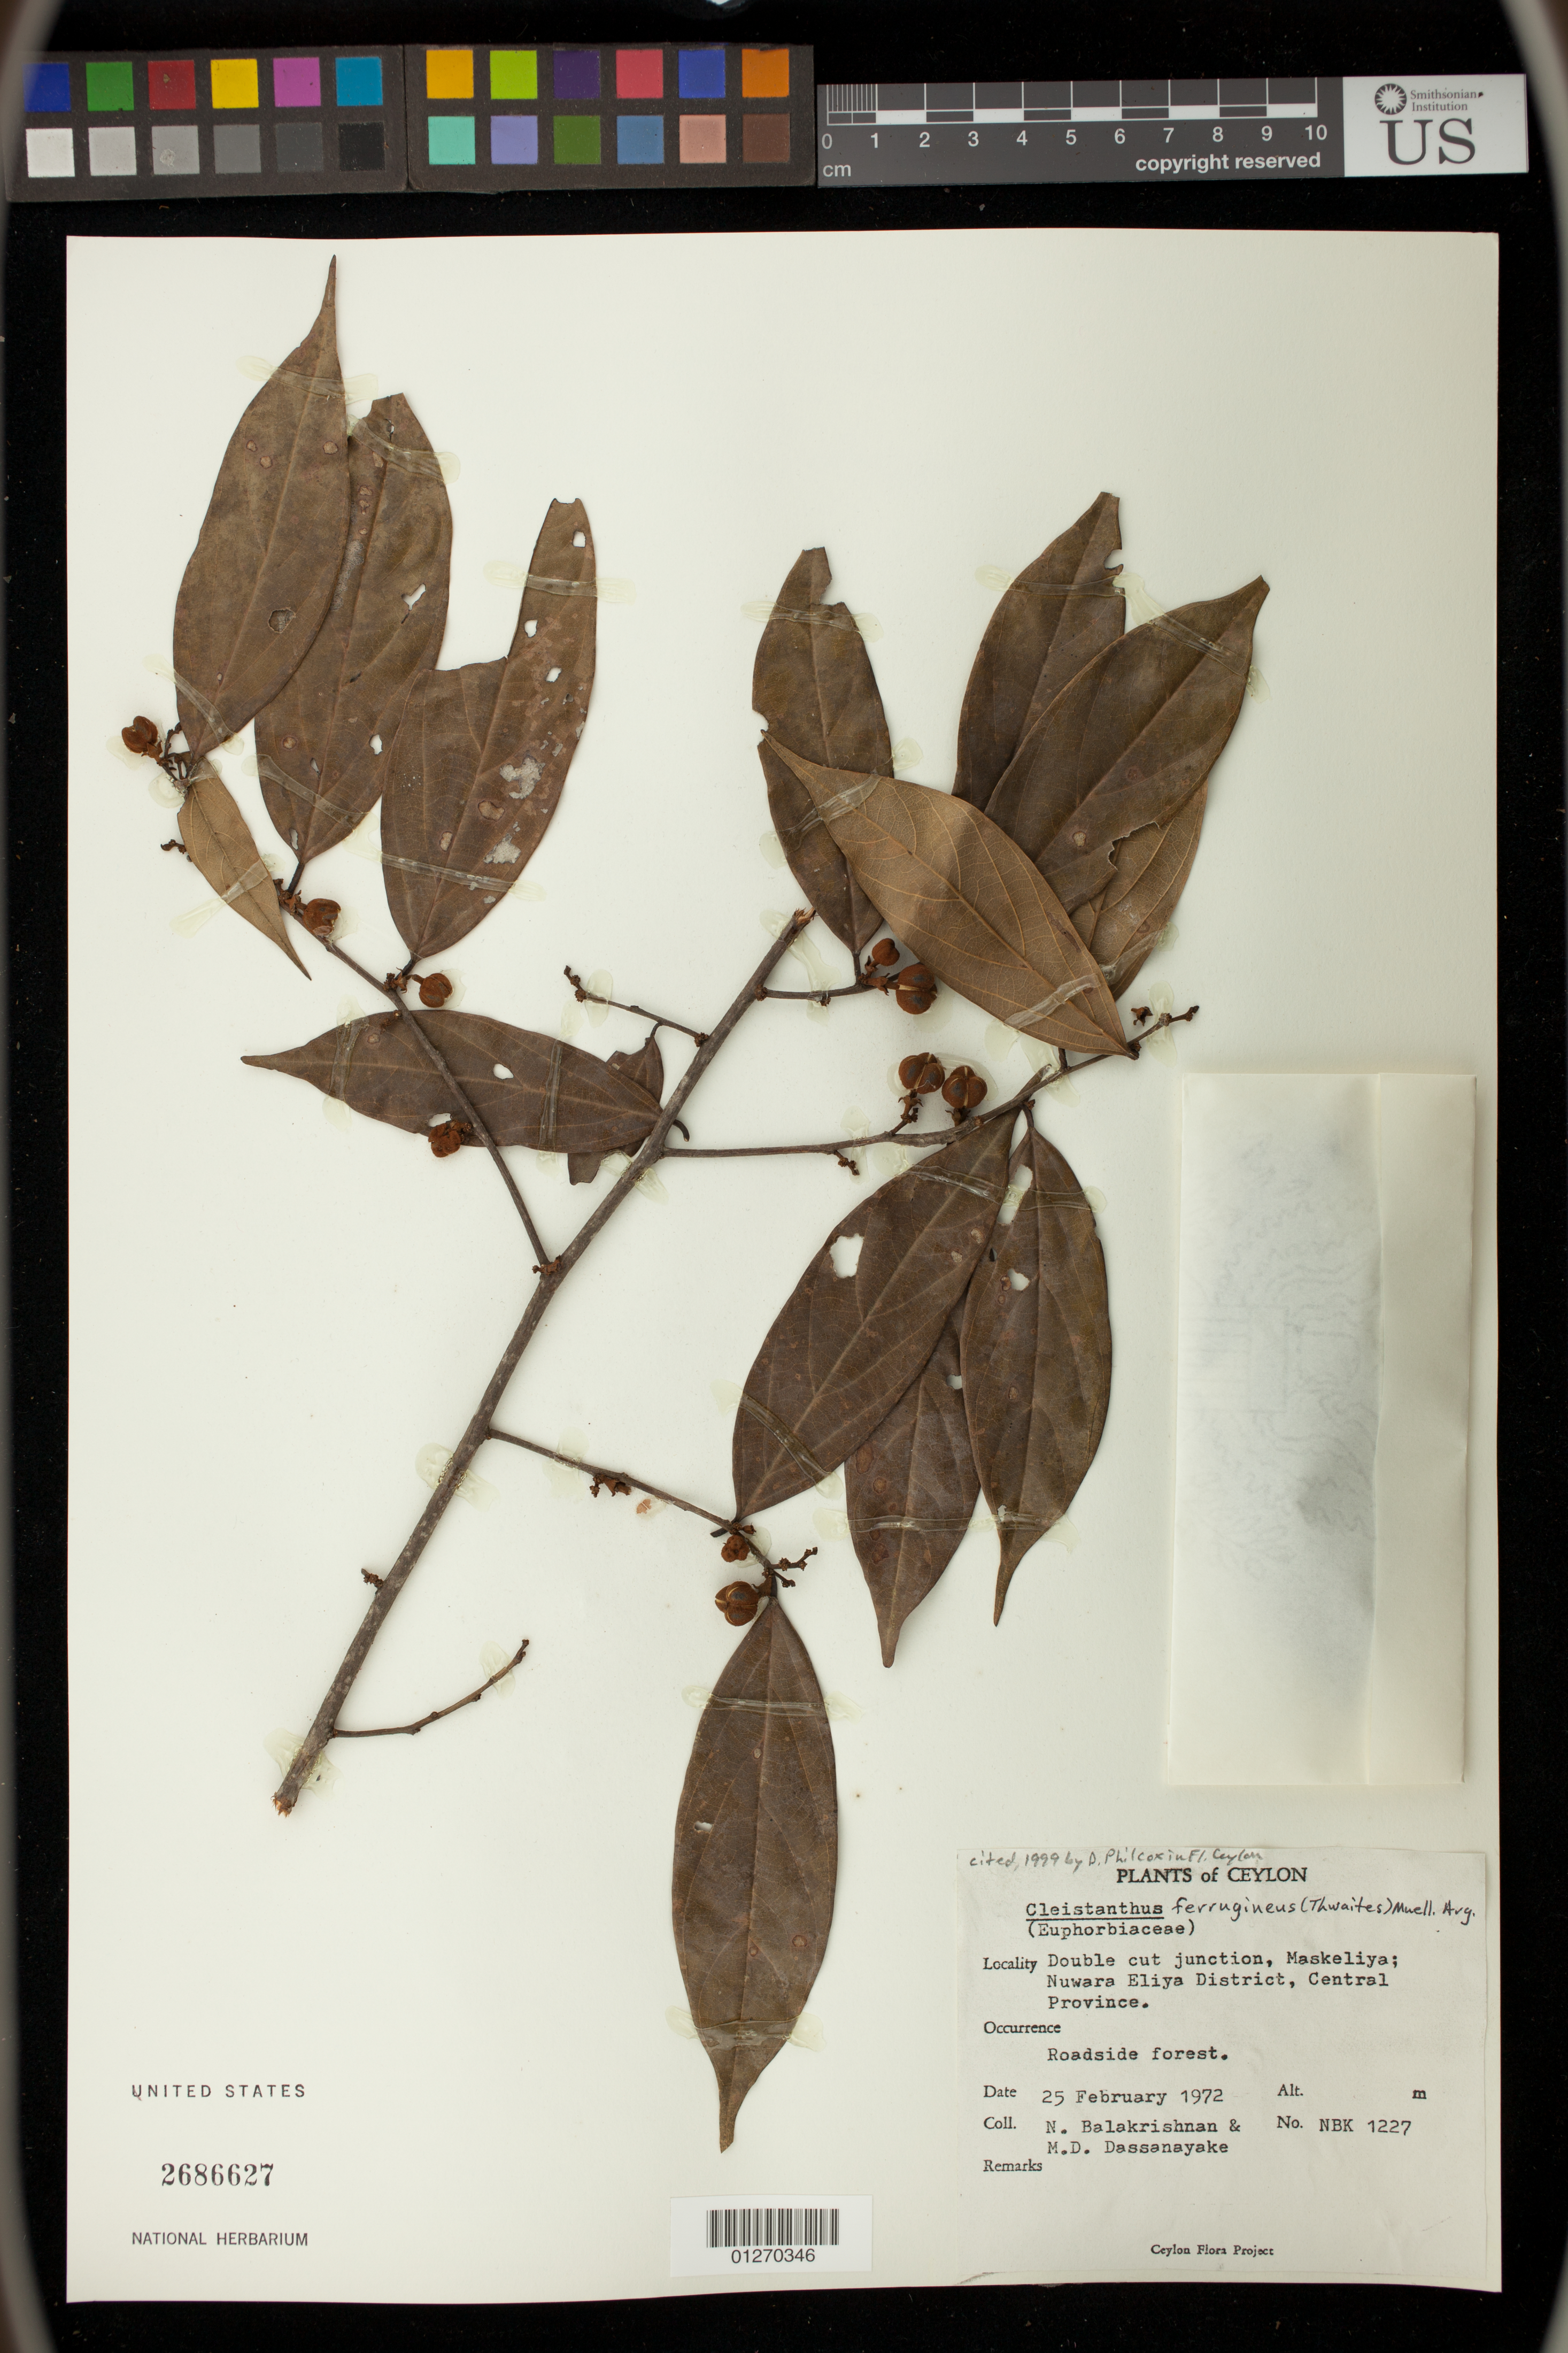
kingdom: Plantae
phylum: Tracheophyta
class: Magnoliopsida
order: Malpighiales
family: Phyllanthaceae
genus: Cleistanthus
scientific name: Cleistanthus ferrugineus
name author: (Thwaites) M. Arg.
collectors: N. Balakrishnan & M. Dassanayake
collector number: NBK 1227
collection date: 1972-02-25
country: Sri Lanka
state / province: Central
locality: Double cut junction, Maskeliya; Nuwara Eliya District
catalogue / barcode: US 2686627